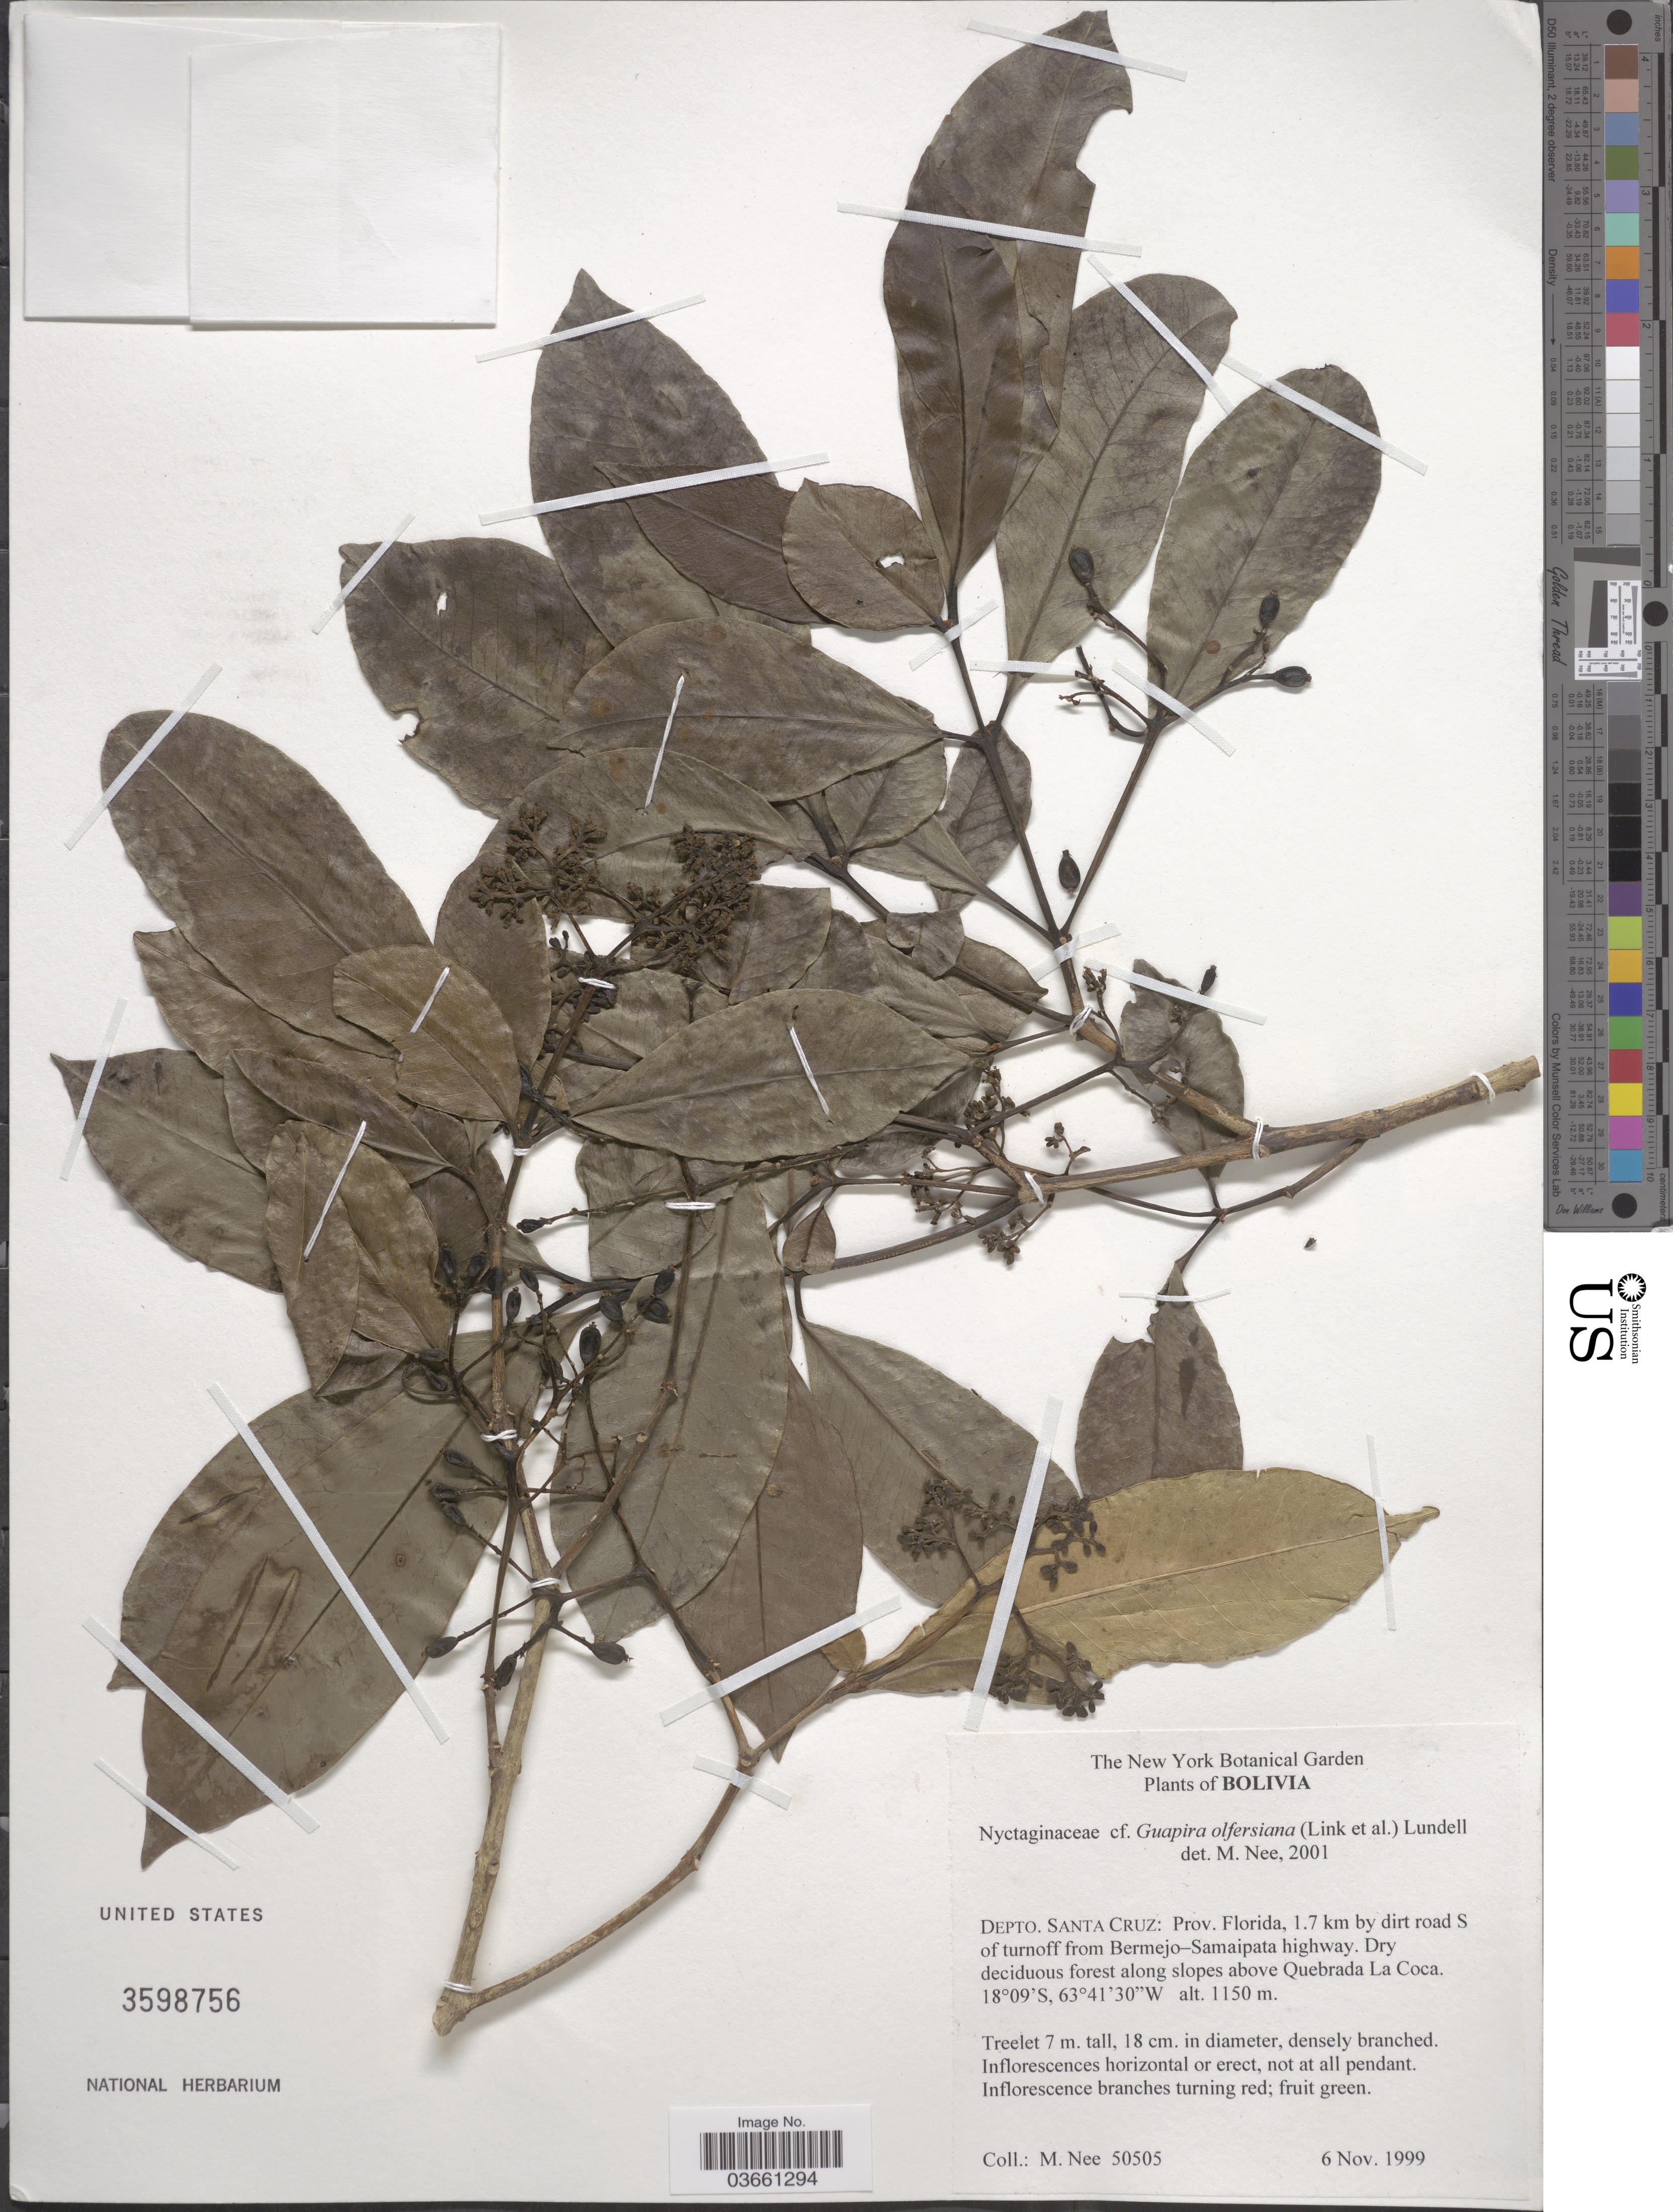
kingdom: Plantae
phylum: Tracheophyta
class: Magnoliopsida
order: Caryophyllales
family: Nyctaginaceae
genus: Guapira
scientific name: Guapira sp.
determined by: Strong, Mark T., (BOT), Smithsonian Institution - National Museum of Natural History (UNITED STATES)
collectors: M. Nee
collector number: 50505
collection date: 1999-11-06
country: Bolivia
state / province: Santa Cruz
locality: Depto. Santa Cruz: Prov. Florida, 1.7 km by dirt road S of turnoff from Bermejo-Samaipata highway. Dry deciduous forest along slopes above Quebrada La Coca.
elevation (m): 1150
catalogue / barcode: US 3598756